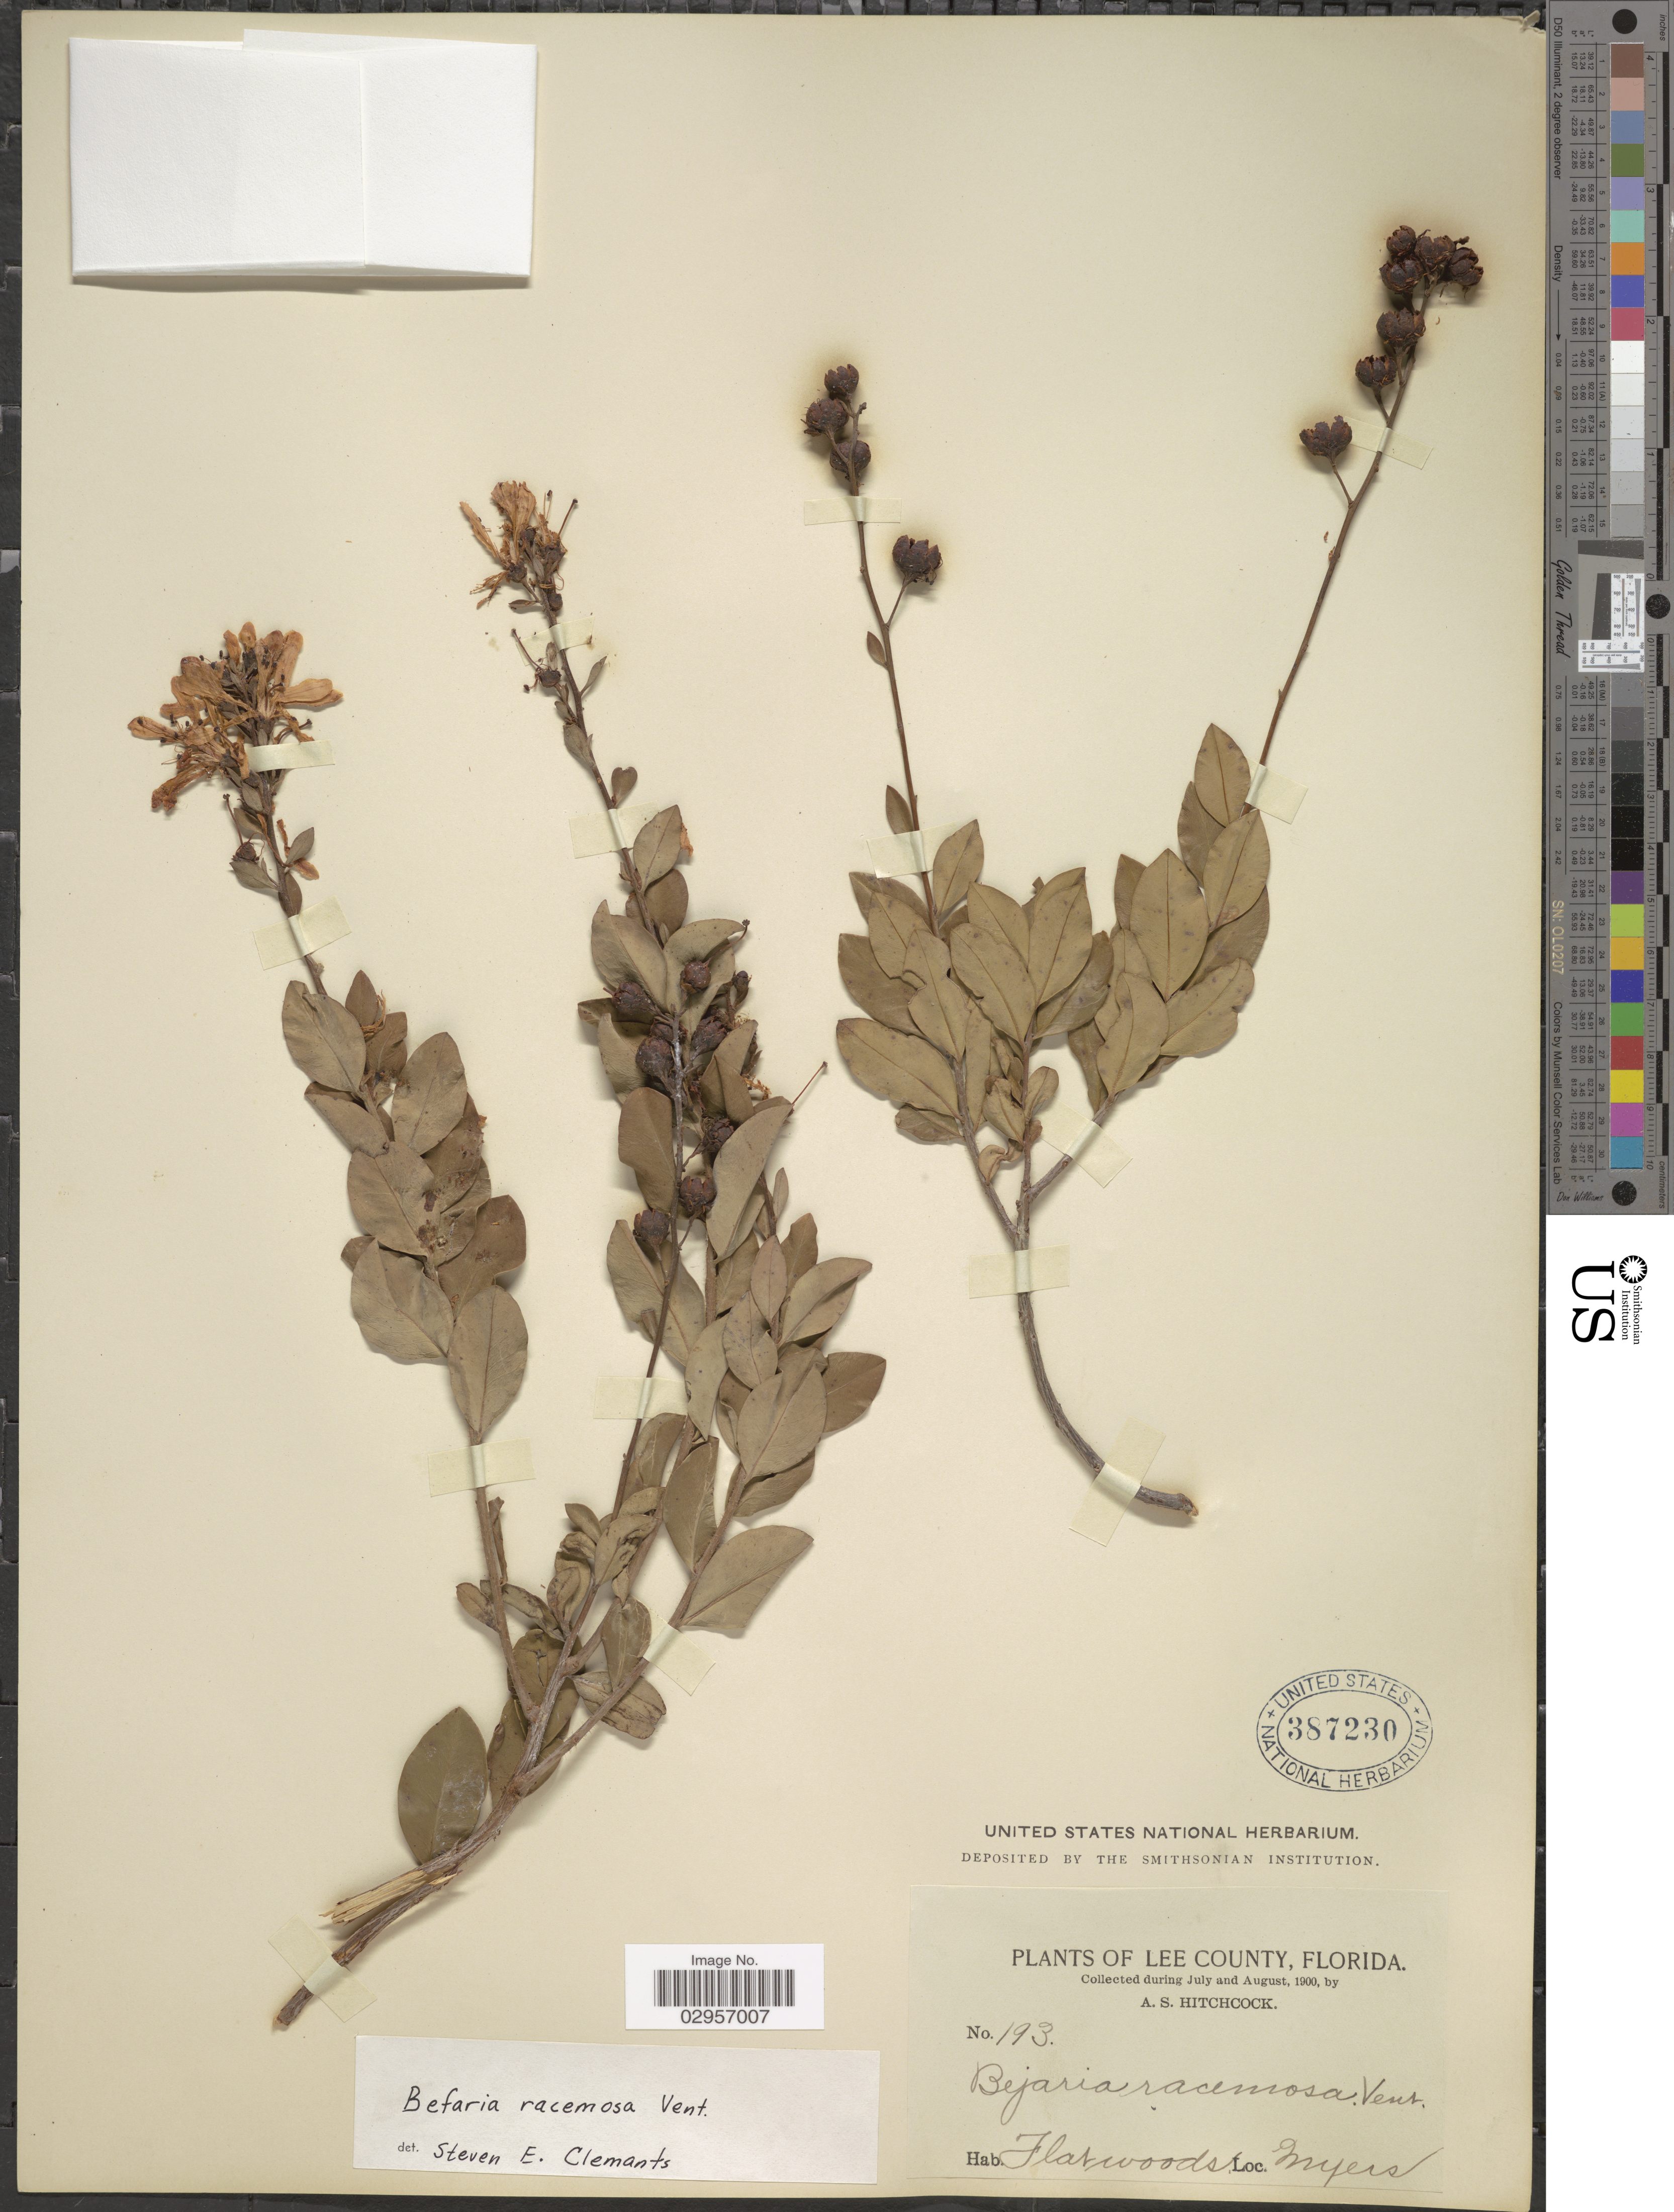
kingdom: Plantae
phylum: Tracheophyta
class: Magnoliopsida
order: Ericales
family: Ericaceae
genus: Bejaria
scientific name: Bejaria racemosa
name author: Vent.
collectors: A. S. Hitchcock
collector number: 193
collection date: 1900-07/1900-08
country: United States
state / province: Florida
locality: Lee County, Florida, Flatwoods, Myers.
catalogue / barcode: US 387230